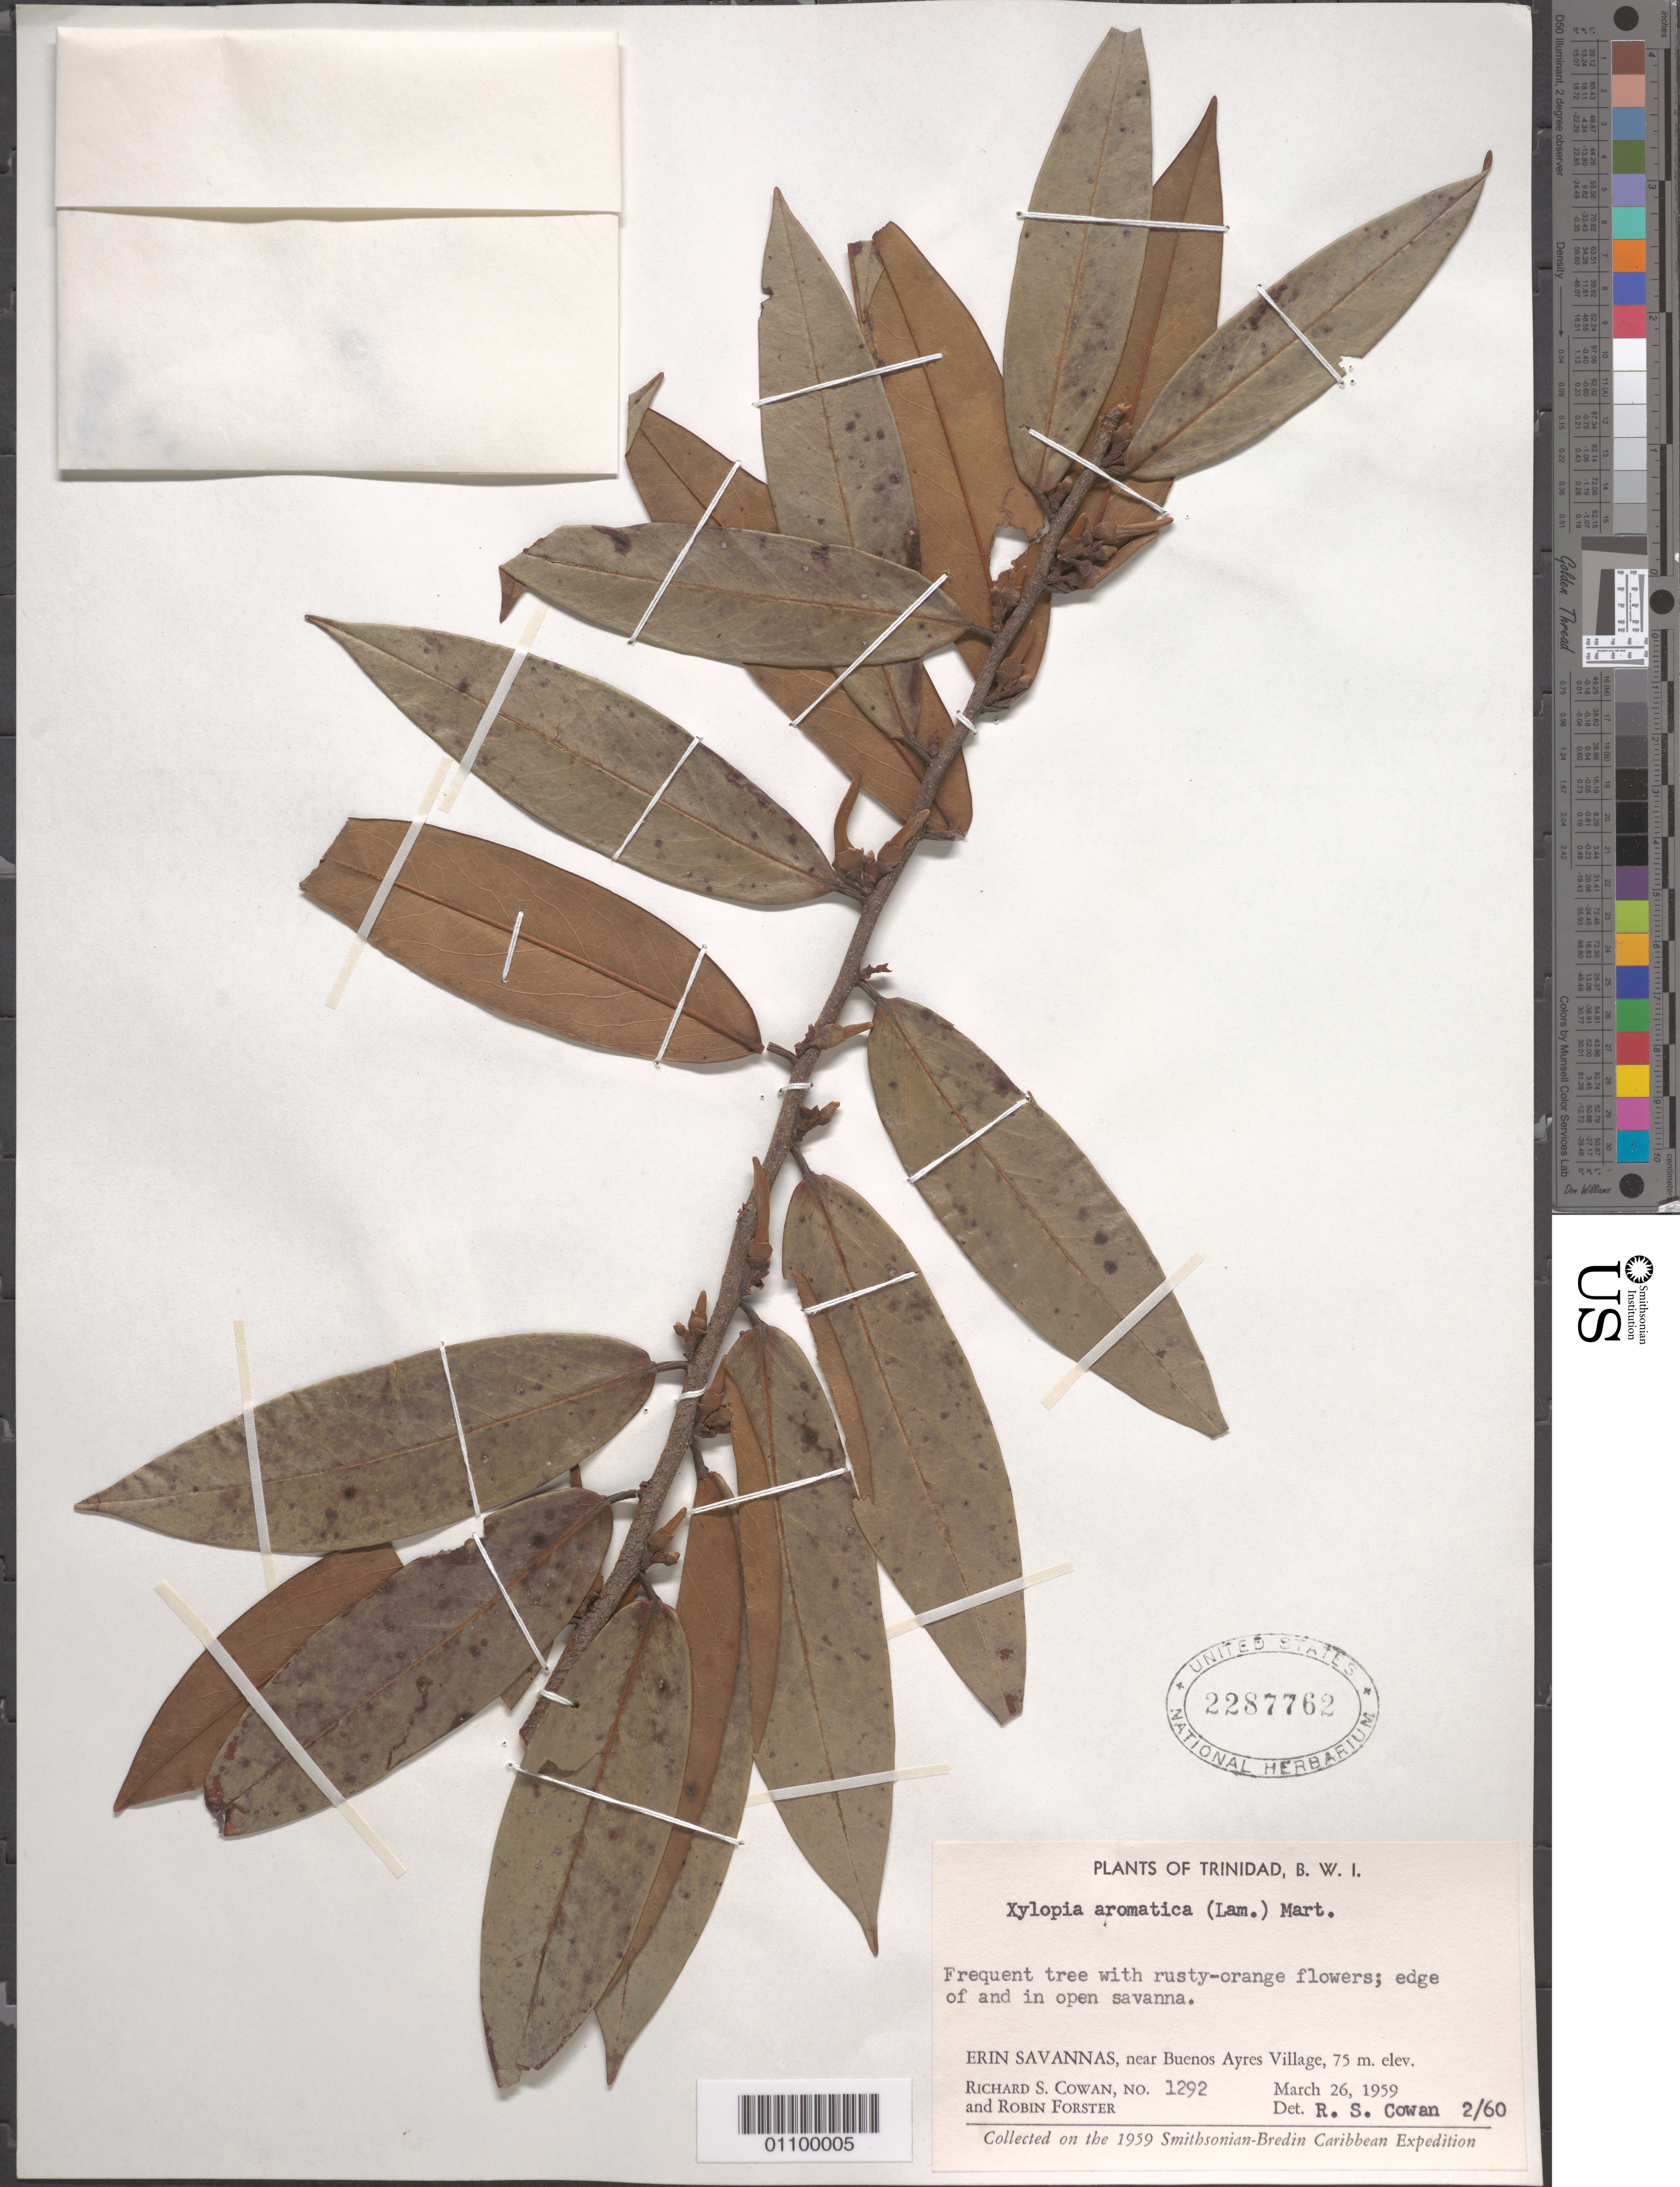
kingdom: Plantae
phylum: Tracheophyta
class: Magnoliopsida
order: Magnoliales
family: Annonaceae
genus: Xylopia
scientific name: Xylopia aromatica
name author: (Lam.) Mart.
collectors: R. S. Cowan & R. Forster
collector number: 1292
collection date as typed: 26 Mar 1959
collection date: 1959-03-26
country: Trinidad and Tobago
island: Trinidad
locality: Erin Savannas, near Buenos Ayres Village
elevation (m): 75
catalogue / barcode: US 2287762